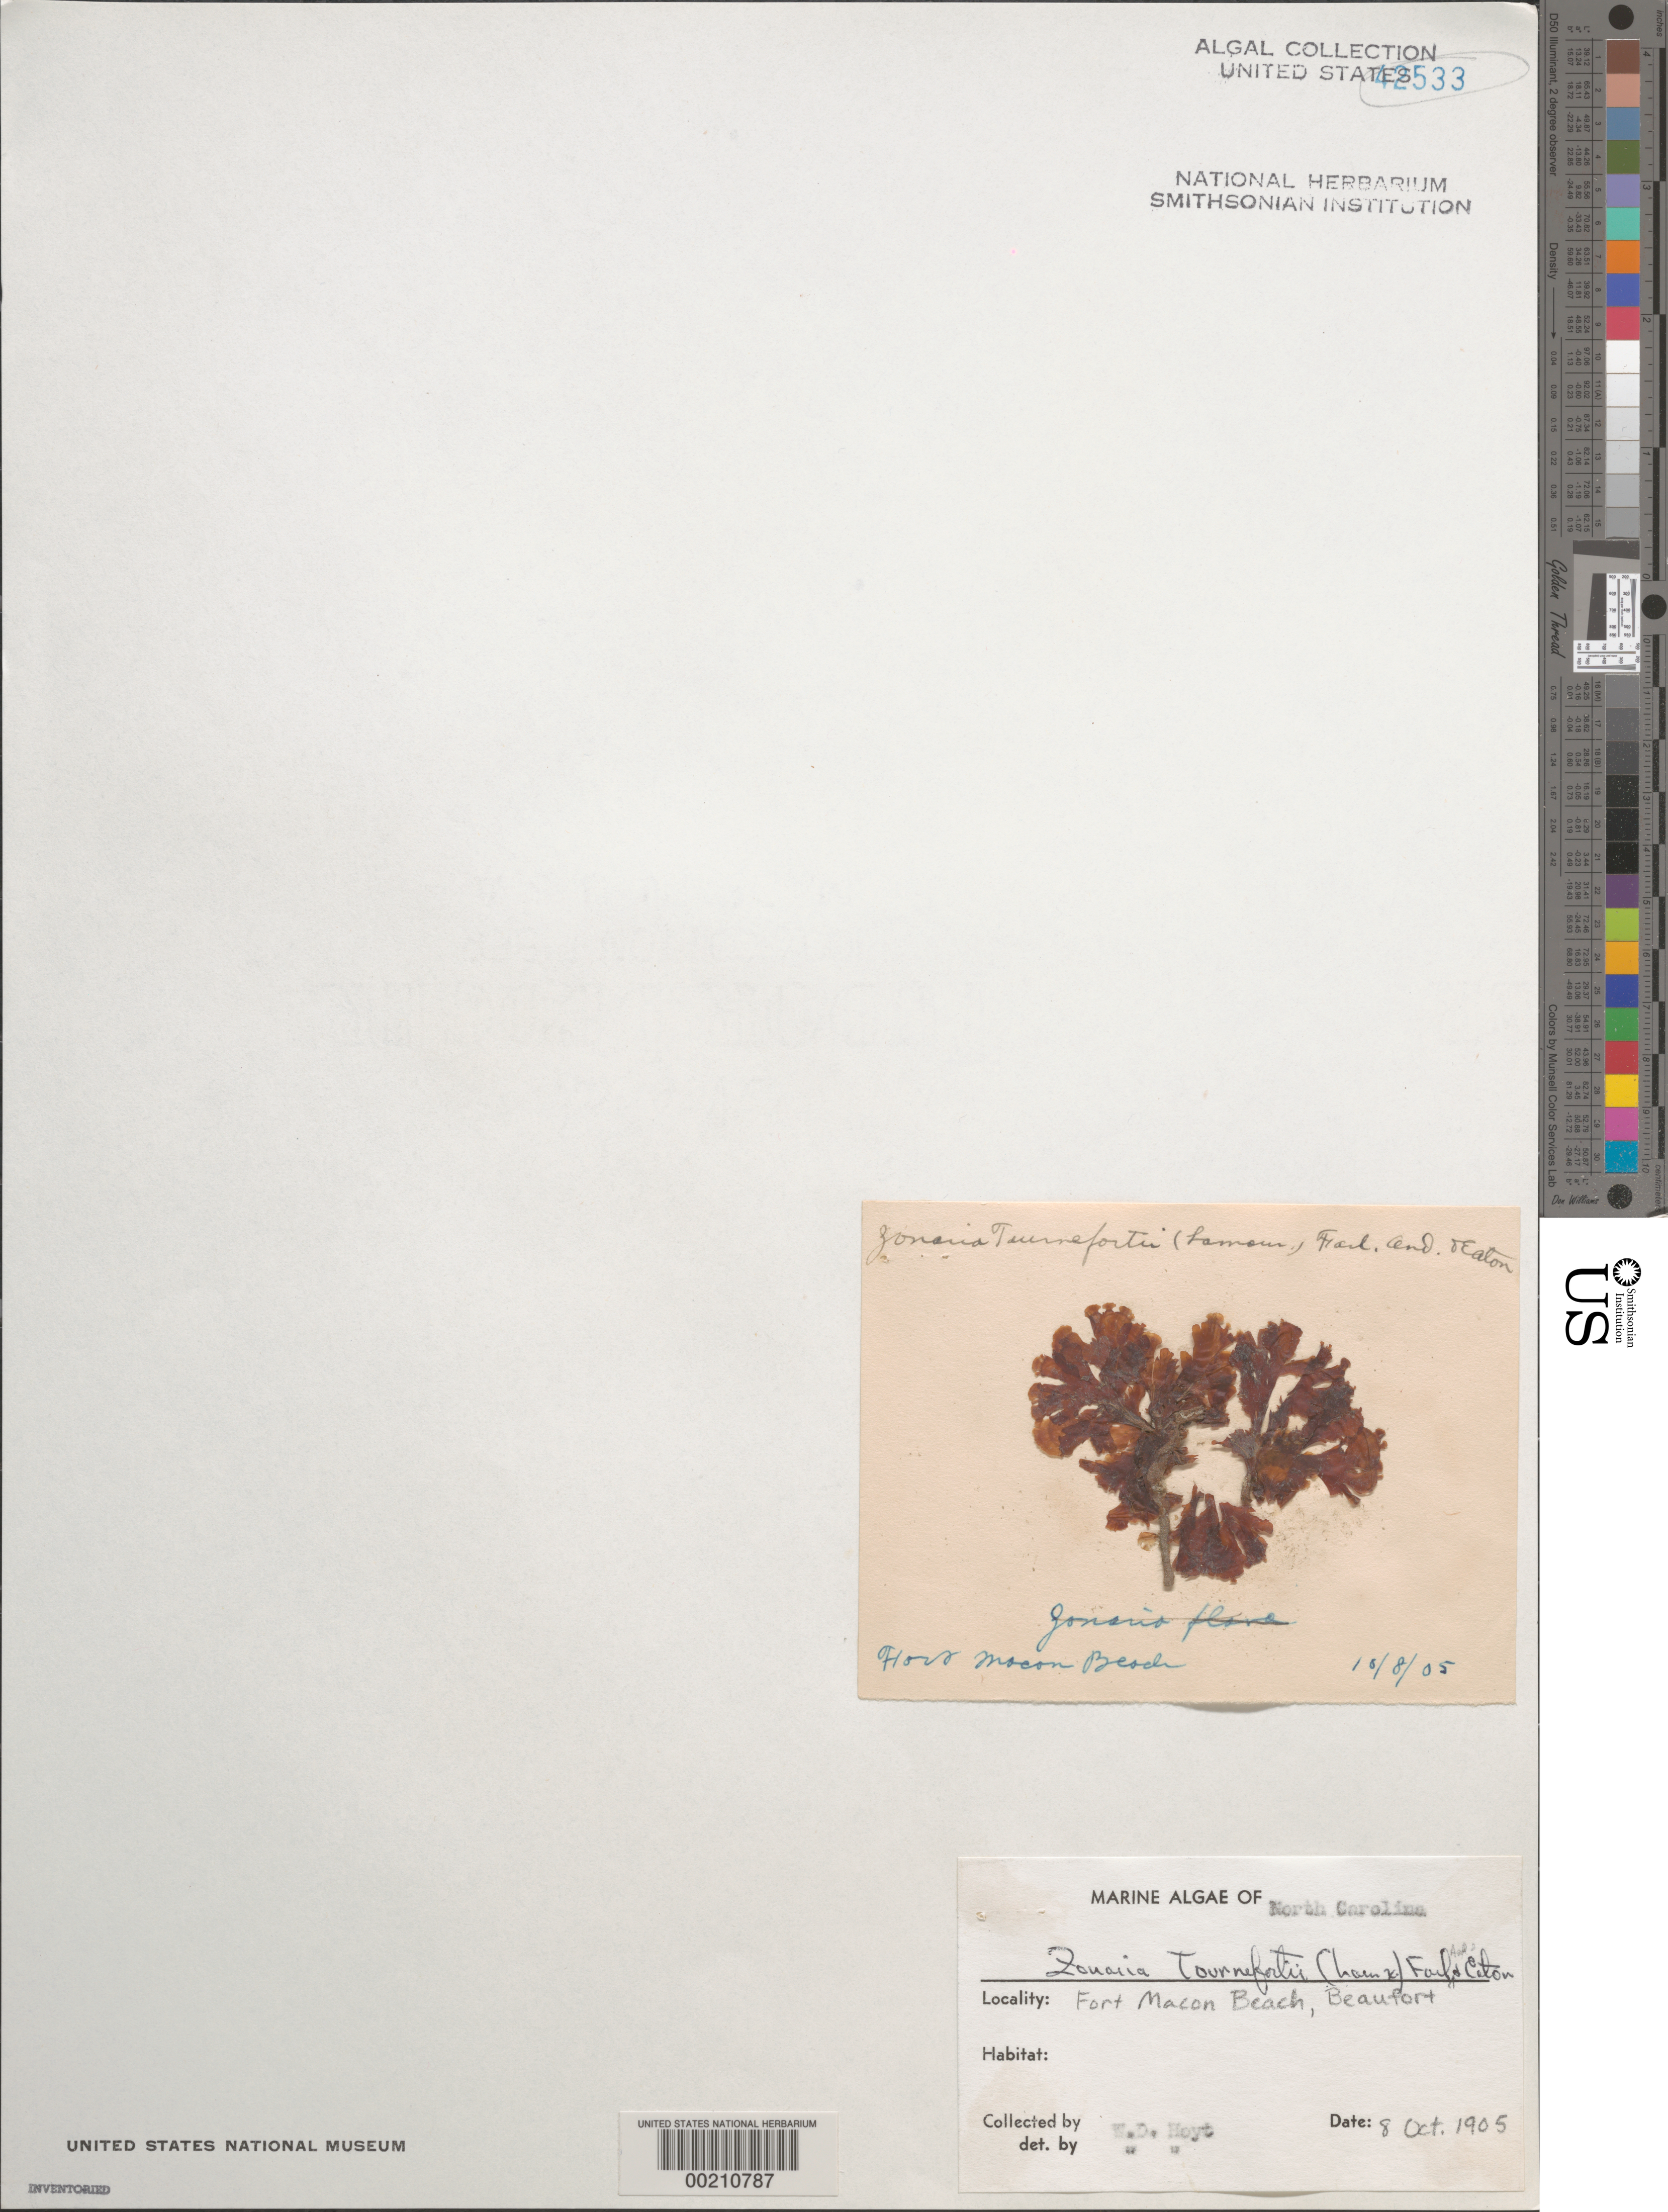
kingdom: Chromista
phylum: Ochrophyta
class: Phaeophyceae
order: Dictyotales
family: Dictyotaceae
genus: Zonaria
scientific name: Zonaria tournefortii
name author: (J.V.Lamouroux) Mont.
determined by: Hoyt, W. D.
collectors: W. D. Hoyt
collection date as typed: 08 Oct 1905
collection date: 1905-10-08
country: United States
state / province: North Carolina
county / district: Carteret County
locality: Beaufort, Fort Macon Beach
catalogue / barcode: US 42533